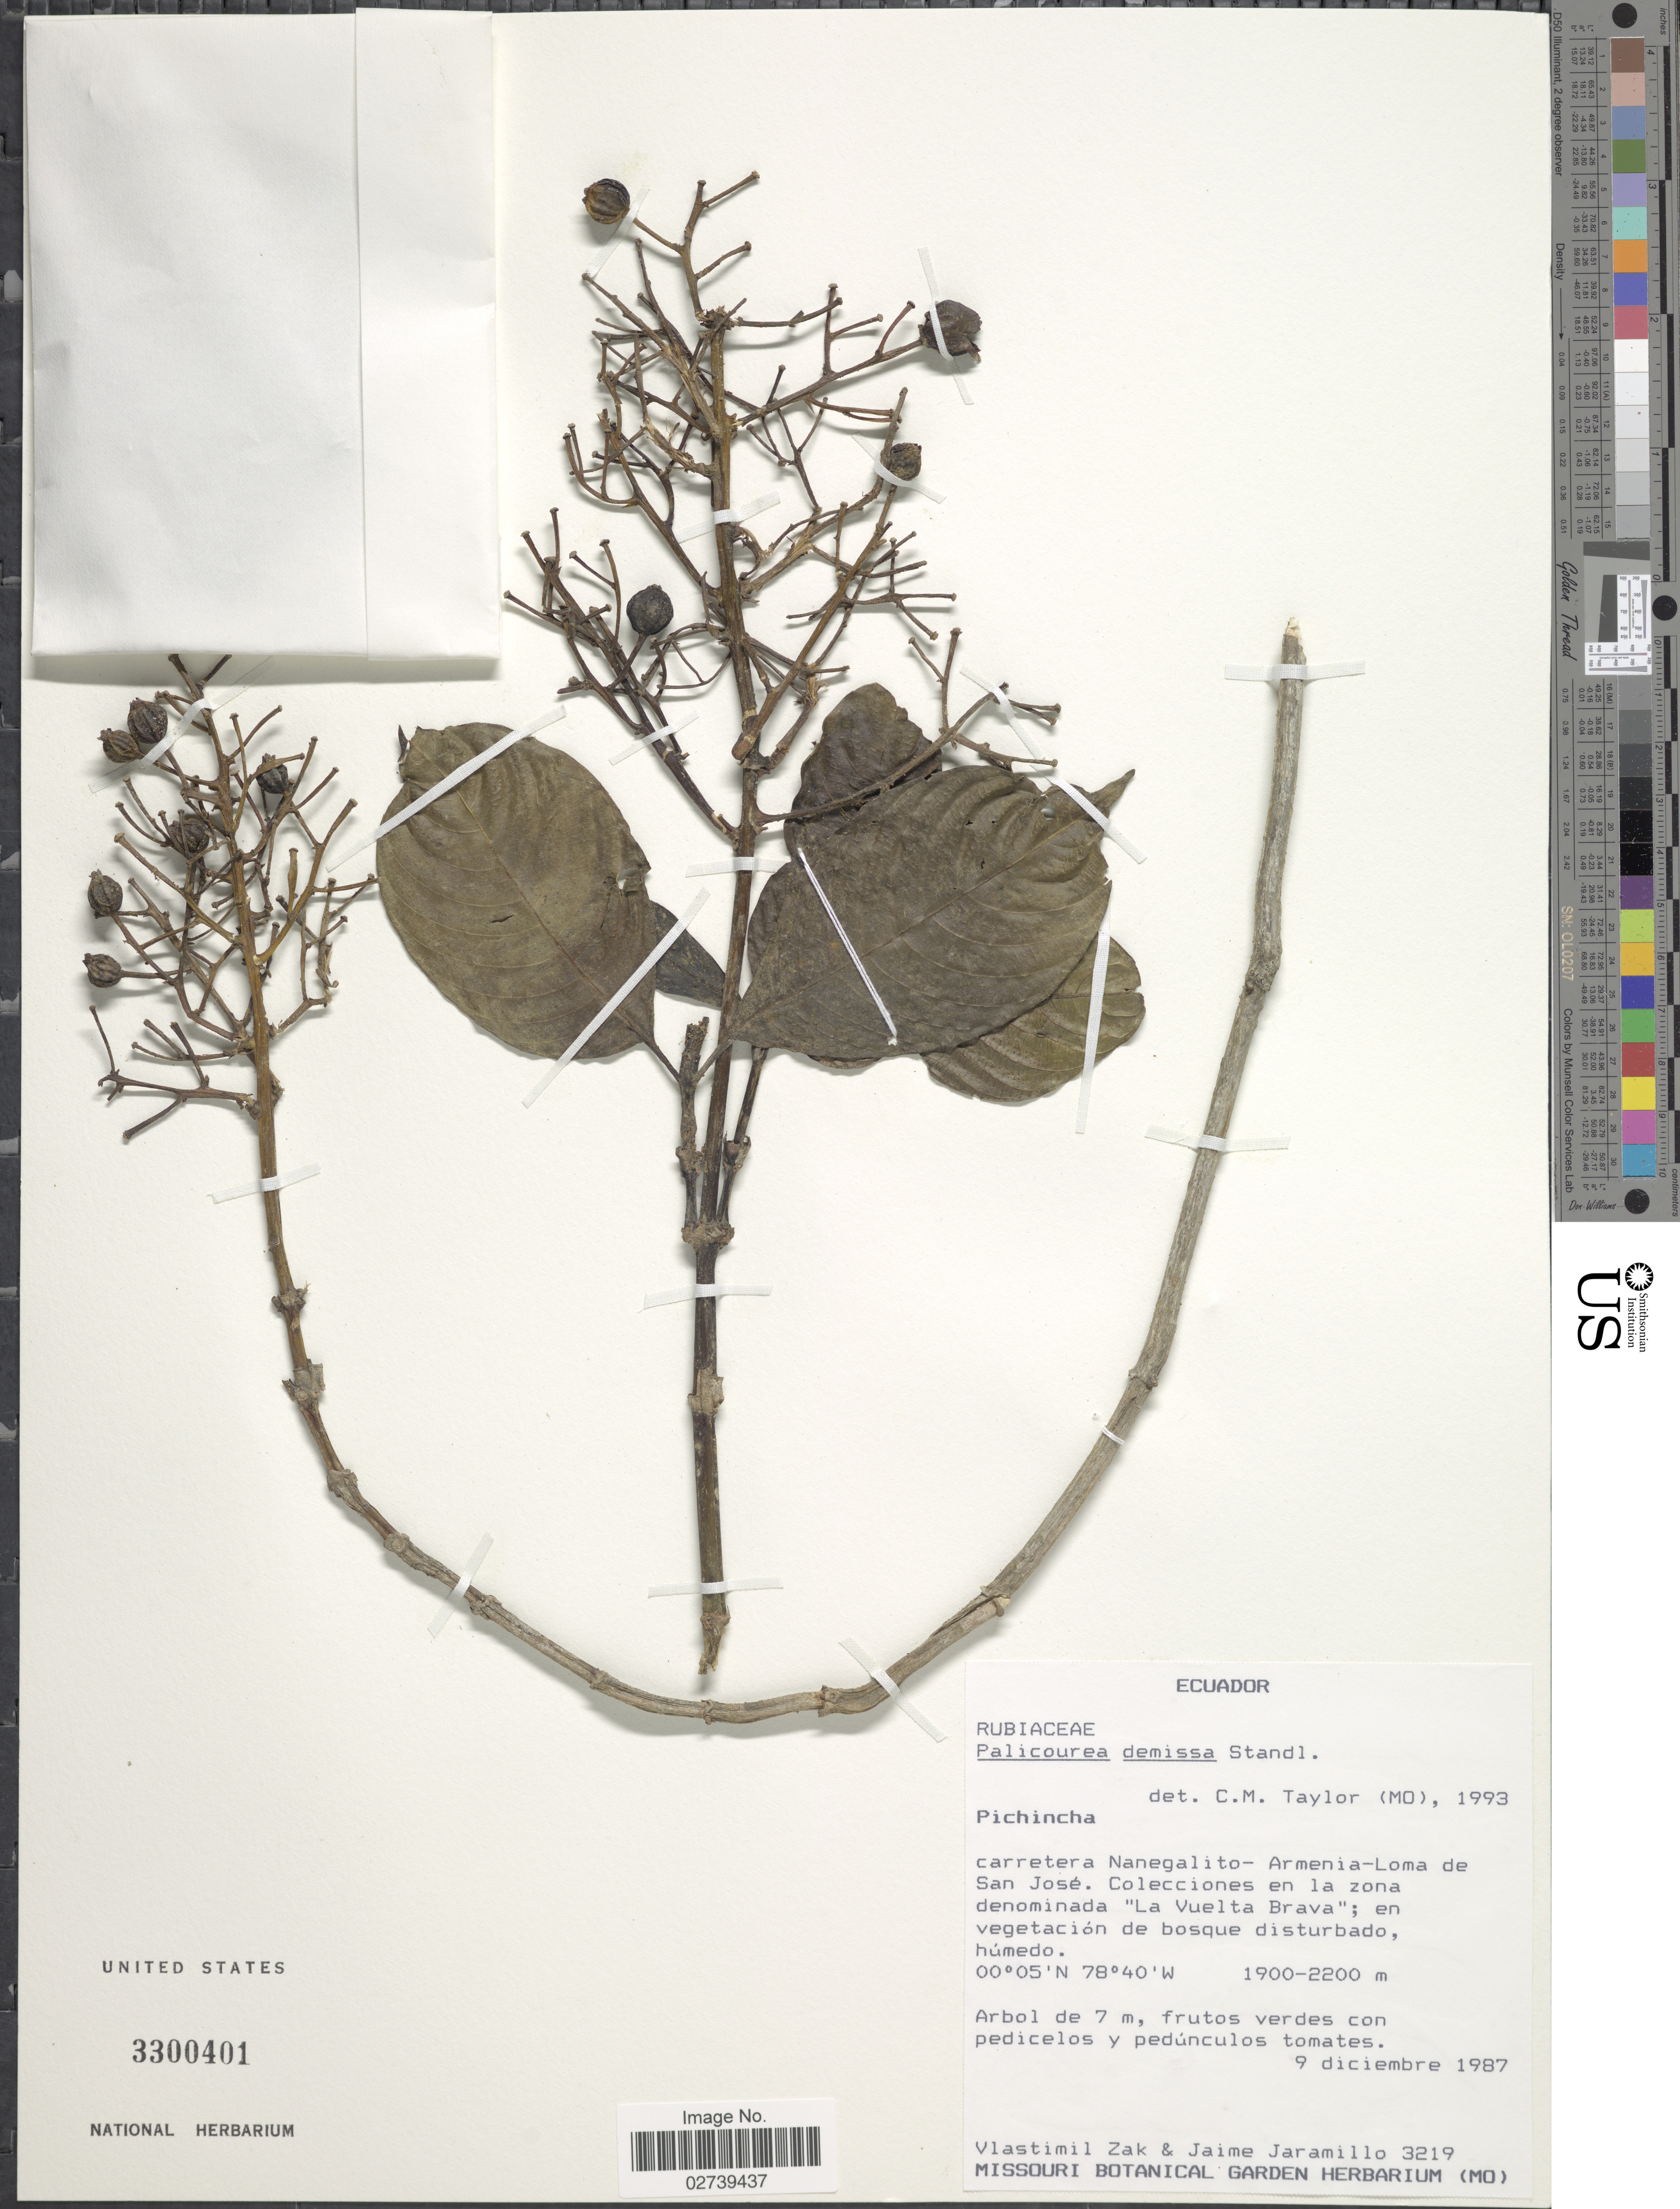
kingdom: Plantae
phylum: Tracheophyta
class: Magnoliopsida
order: Gentianales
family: Rubiaceae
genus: Palicourea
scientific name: Palicourea demissa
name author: Standl.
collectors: V. Zak & J. Jaramillo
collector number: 3219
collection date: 1987-12-09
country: Ecuador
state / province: Pichincha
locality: Carretera Nanegalito-Armenia-Loma de San Jose, en la zona denominada "La Vuelta Brava".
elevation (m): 1900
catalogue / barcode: US 3300401